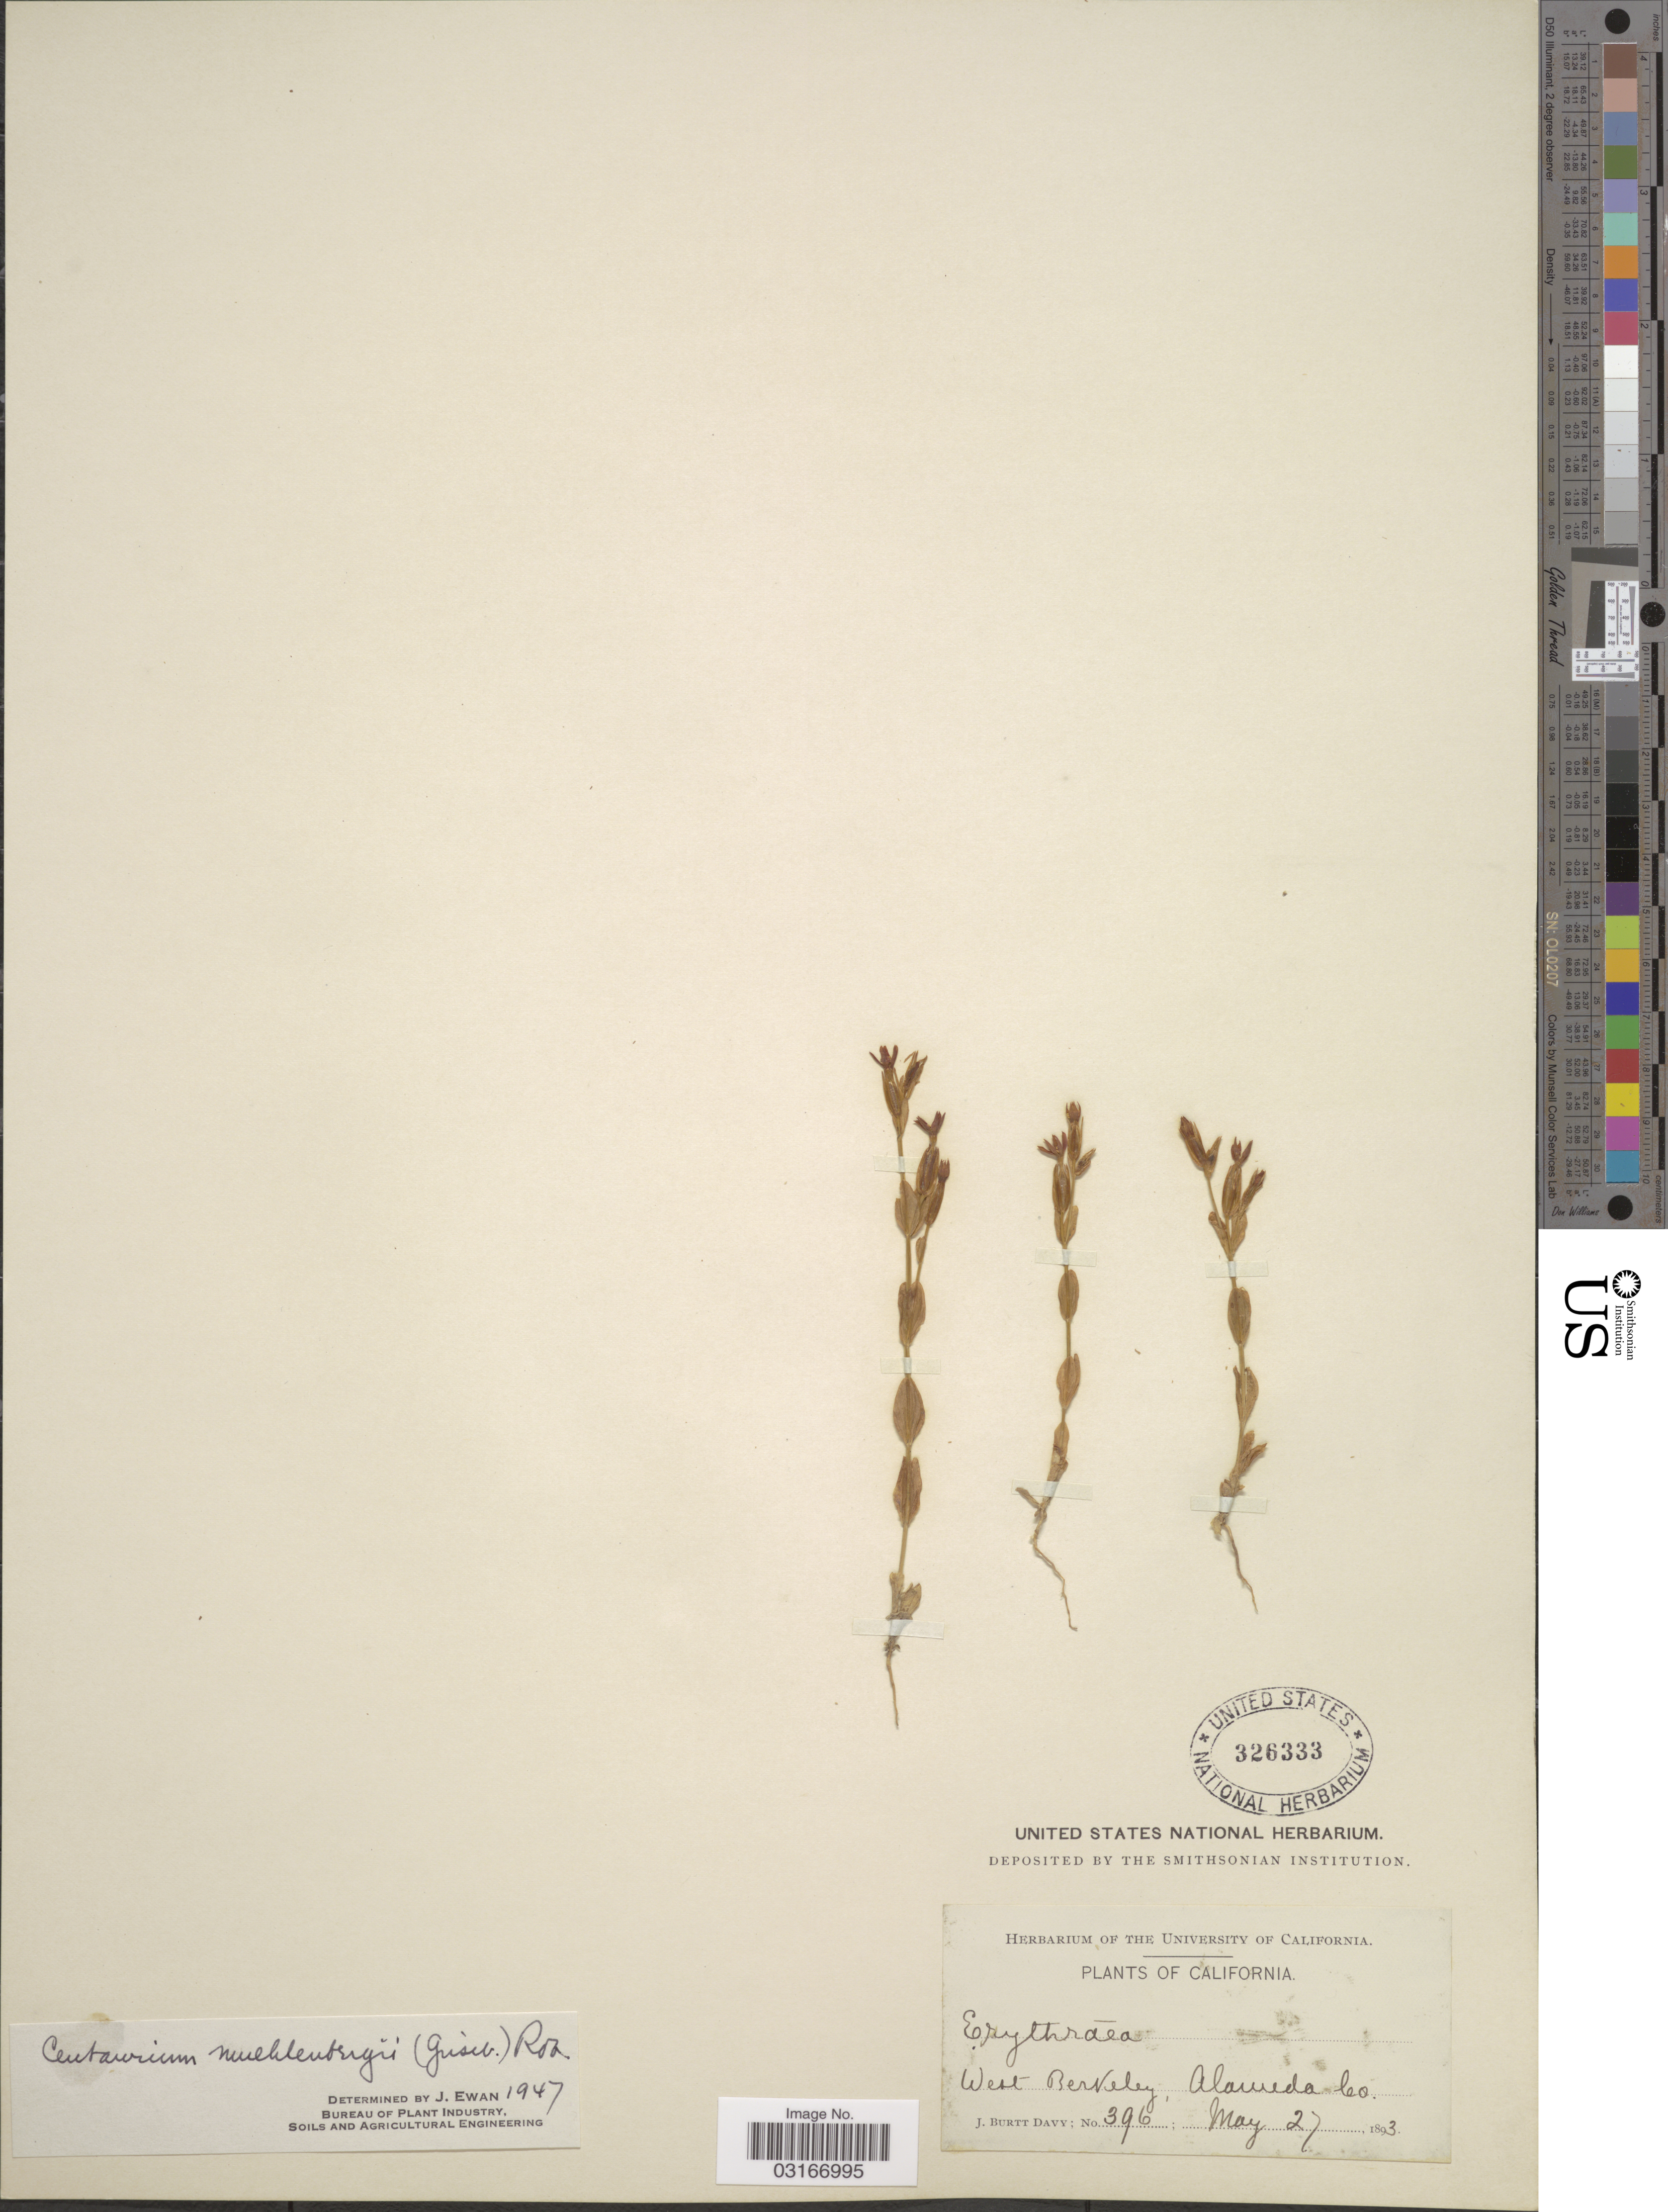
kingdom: Plantae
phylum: Tracheophyta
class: Magnoliopsida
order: Gentianales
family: Gentianaceae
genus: Centaurium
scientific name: Centaurium muehlenbergii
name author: (Griseb.) W. Wight ex Piper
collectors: J. Burtt Davy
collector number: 396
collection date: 1893-05-27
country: United States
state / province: California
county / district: Alameda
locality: West Berveley, Alameda Co.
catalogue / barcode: US 326333